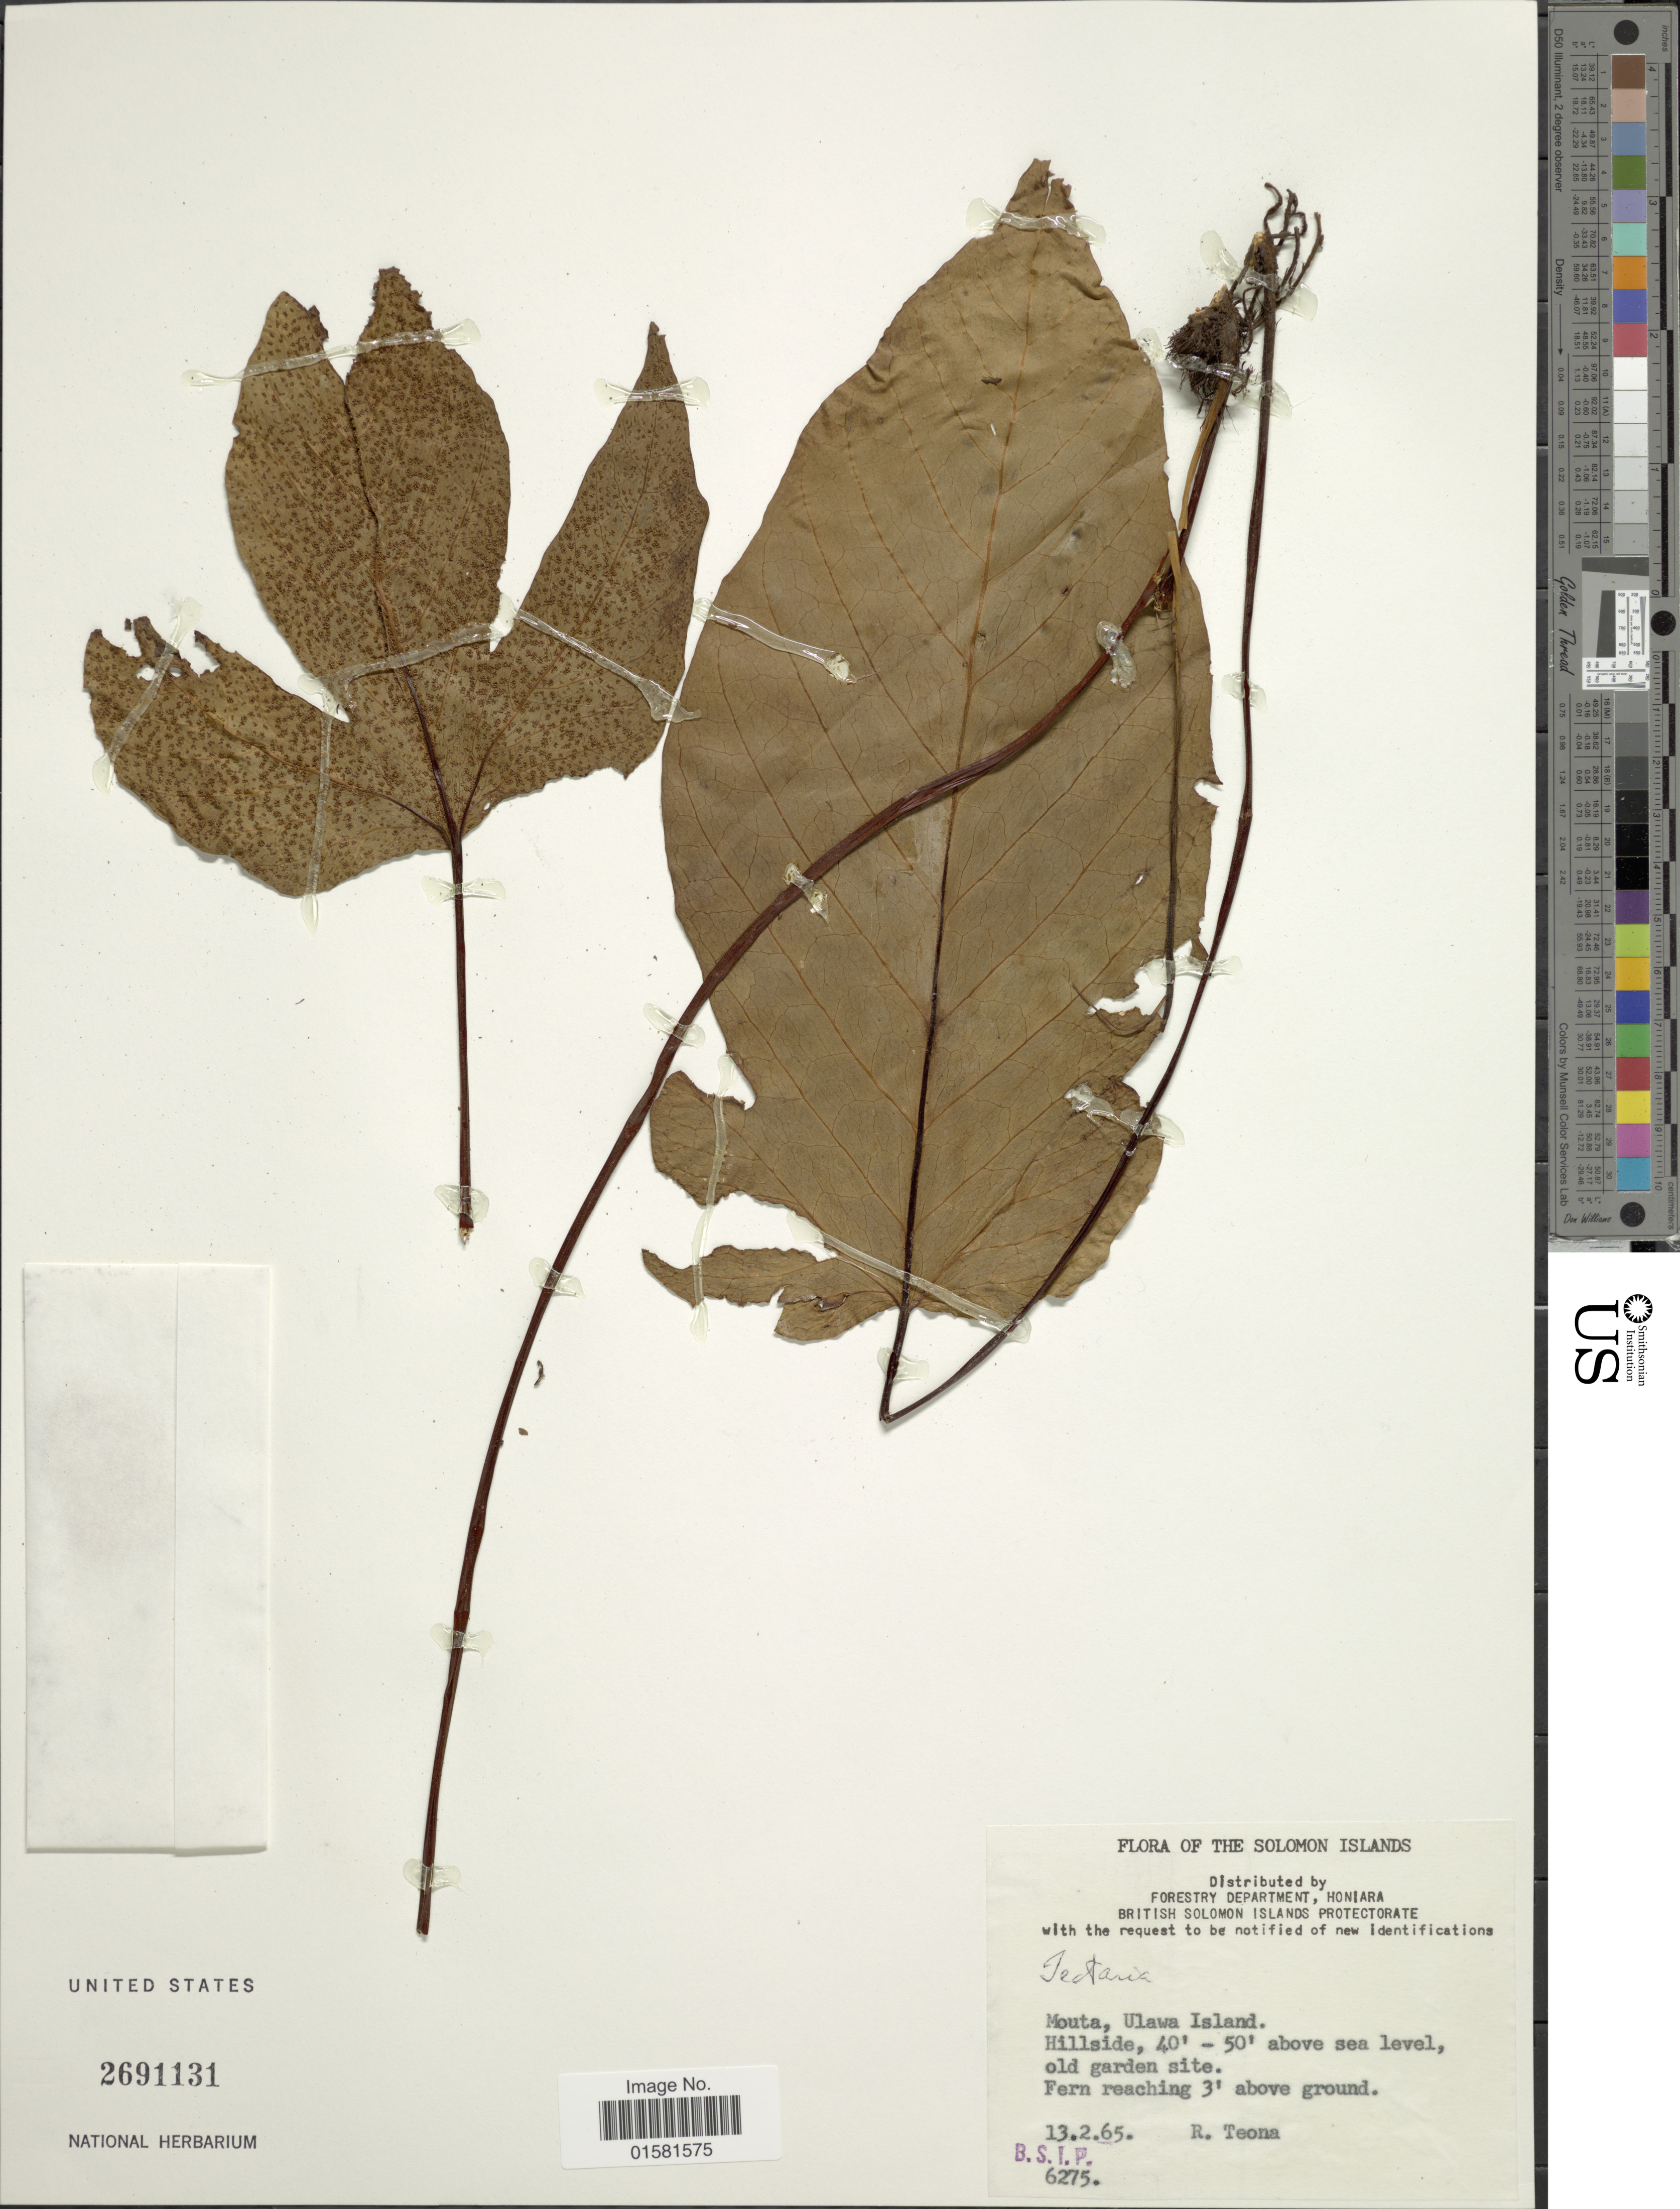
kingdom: Plantae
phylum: Tracheophyta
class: Polypodiopsida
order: Polypodiales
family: Tectariaceae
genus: Tectaria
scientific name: Tectaria sp.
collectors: R. Teona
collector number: B. S. I. P. 6275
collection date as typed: Transcribed d/m/y: 13/2/95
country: Solomon Islands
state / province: Solomon Islands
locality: Solomon Islands, Mouta, Ulawa Island, hillside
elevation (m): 12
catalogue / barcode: US 2691131